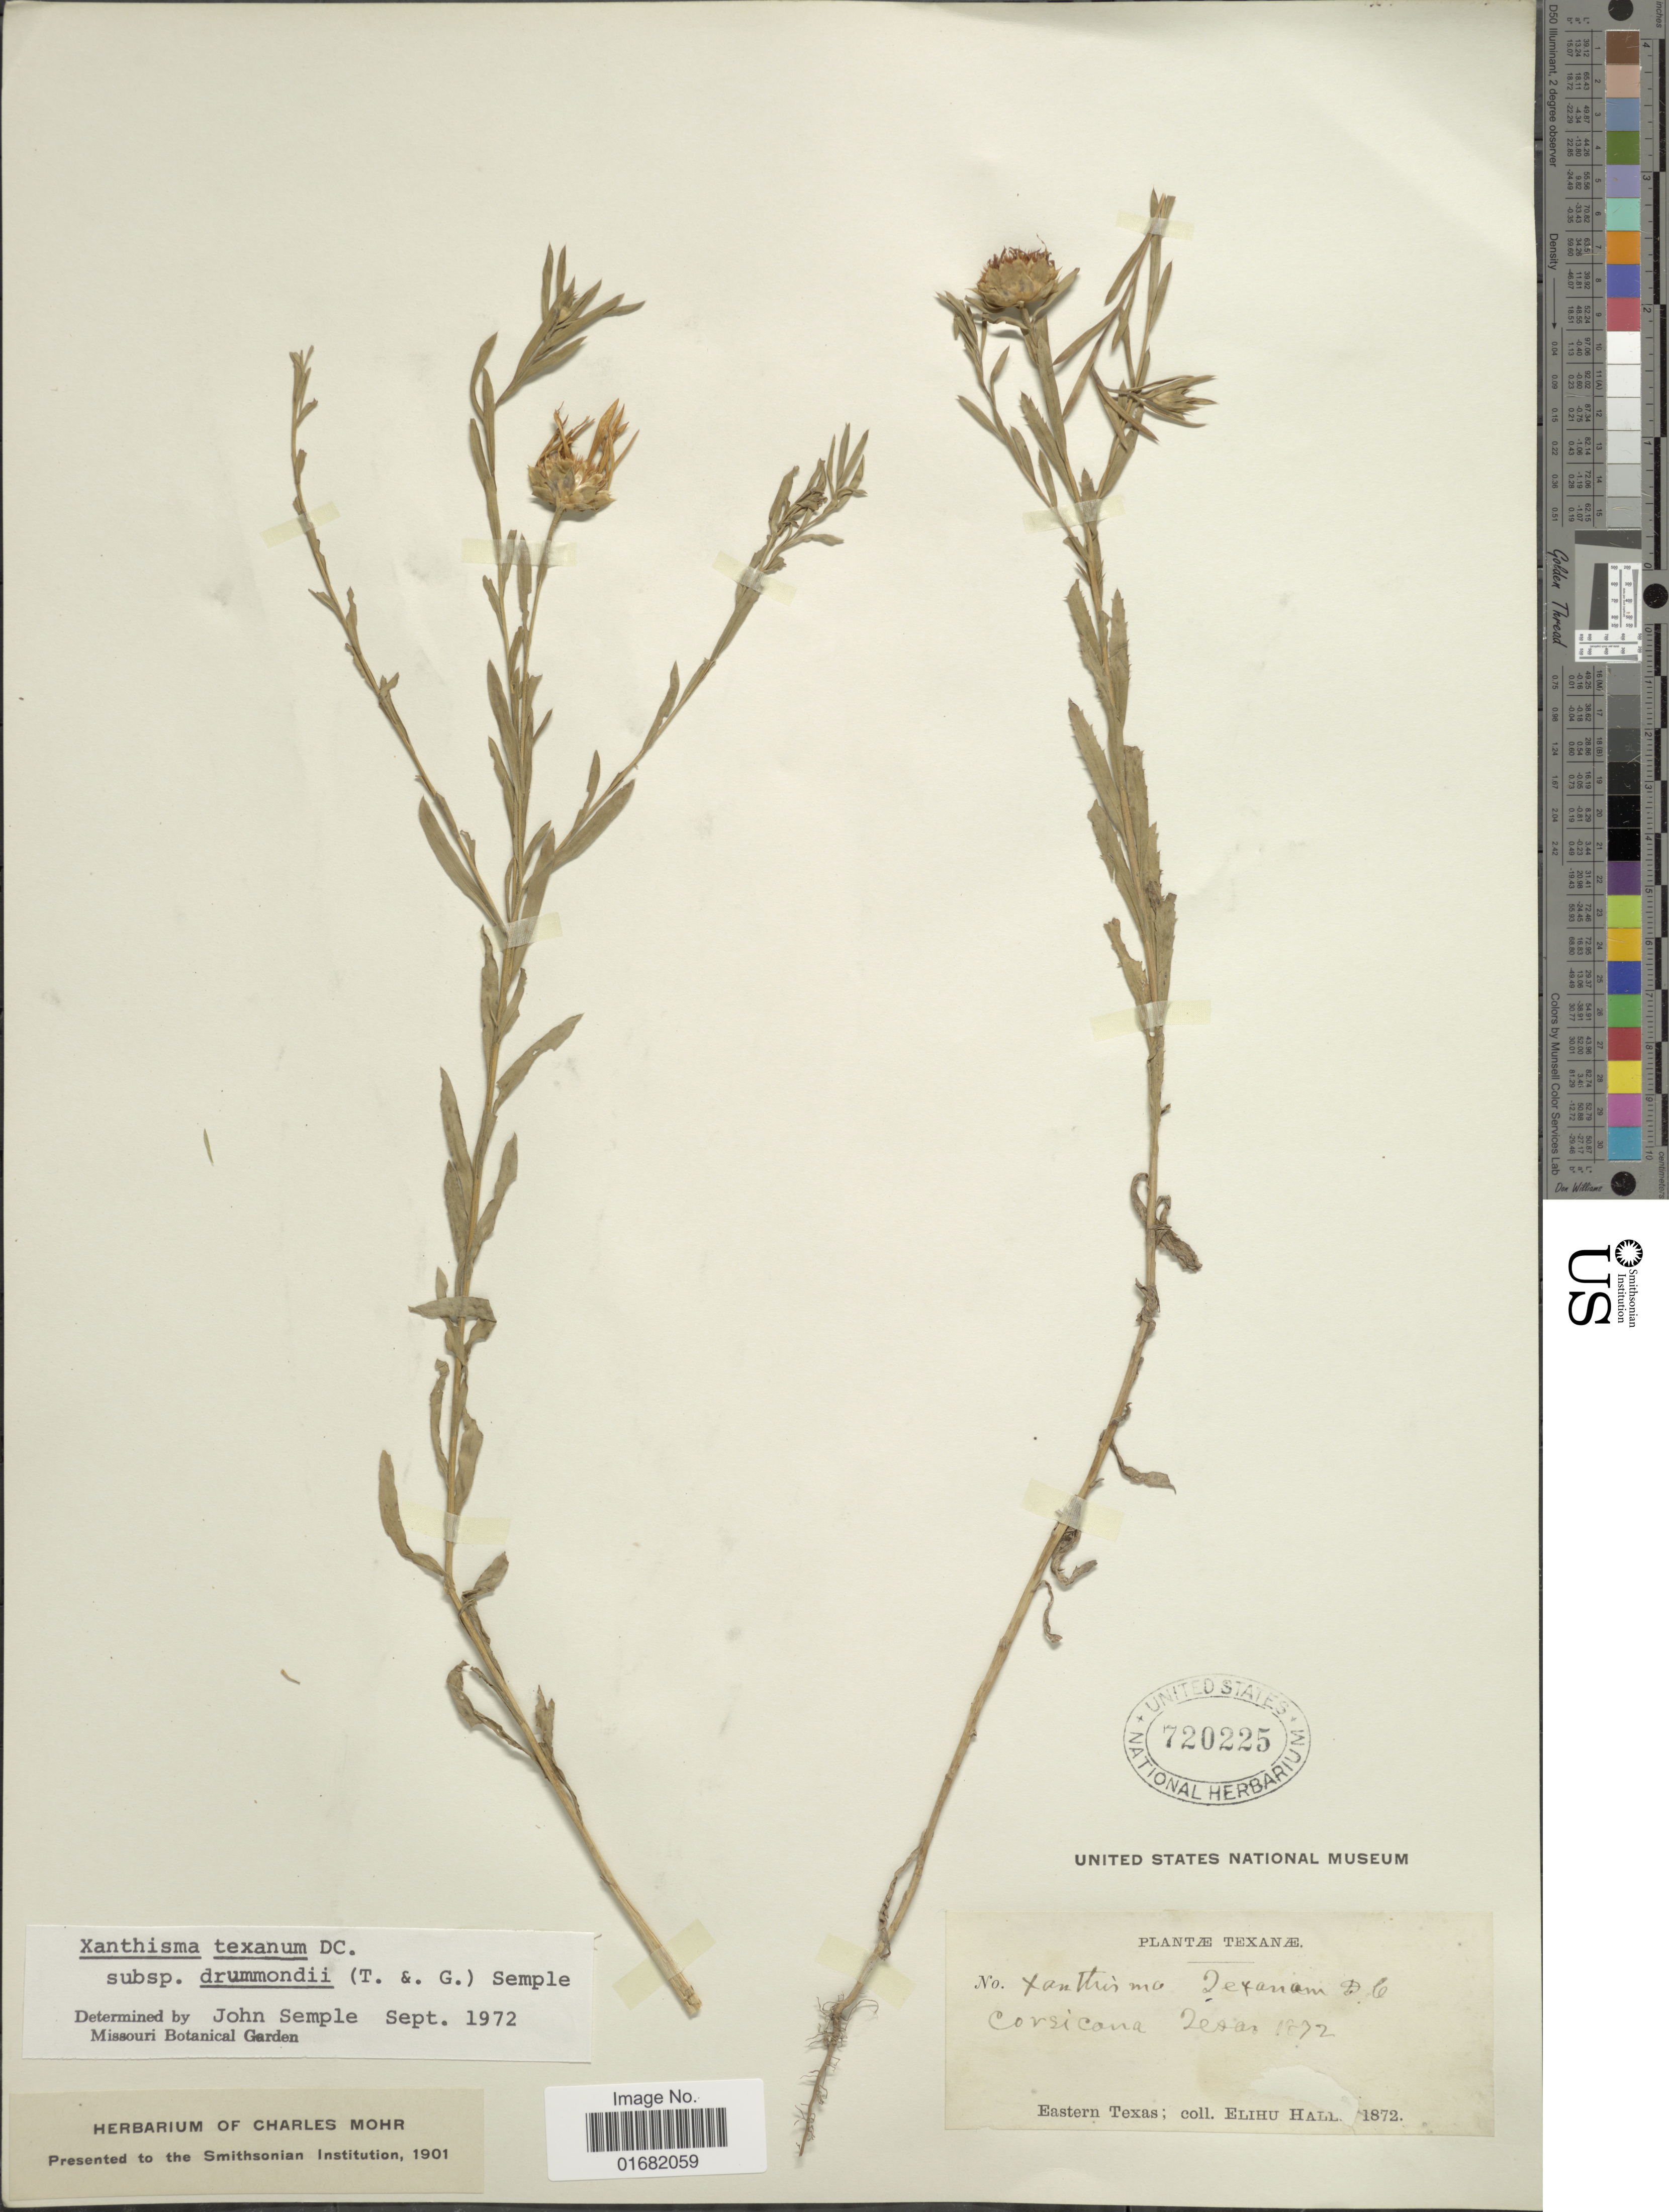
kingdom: Plantae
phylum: Tracheophyta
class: Magnoliopsida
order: Asterales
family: Asteraceae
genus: Xanthisma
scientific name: Xanthisma texanum subsp. drummondii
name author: (Torr. & A. Gray) Semple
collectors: E. Hall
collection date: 1872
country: United States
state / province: Texas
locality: Eastern Texas.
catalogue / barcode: US 720225